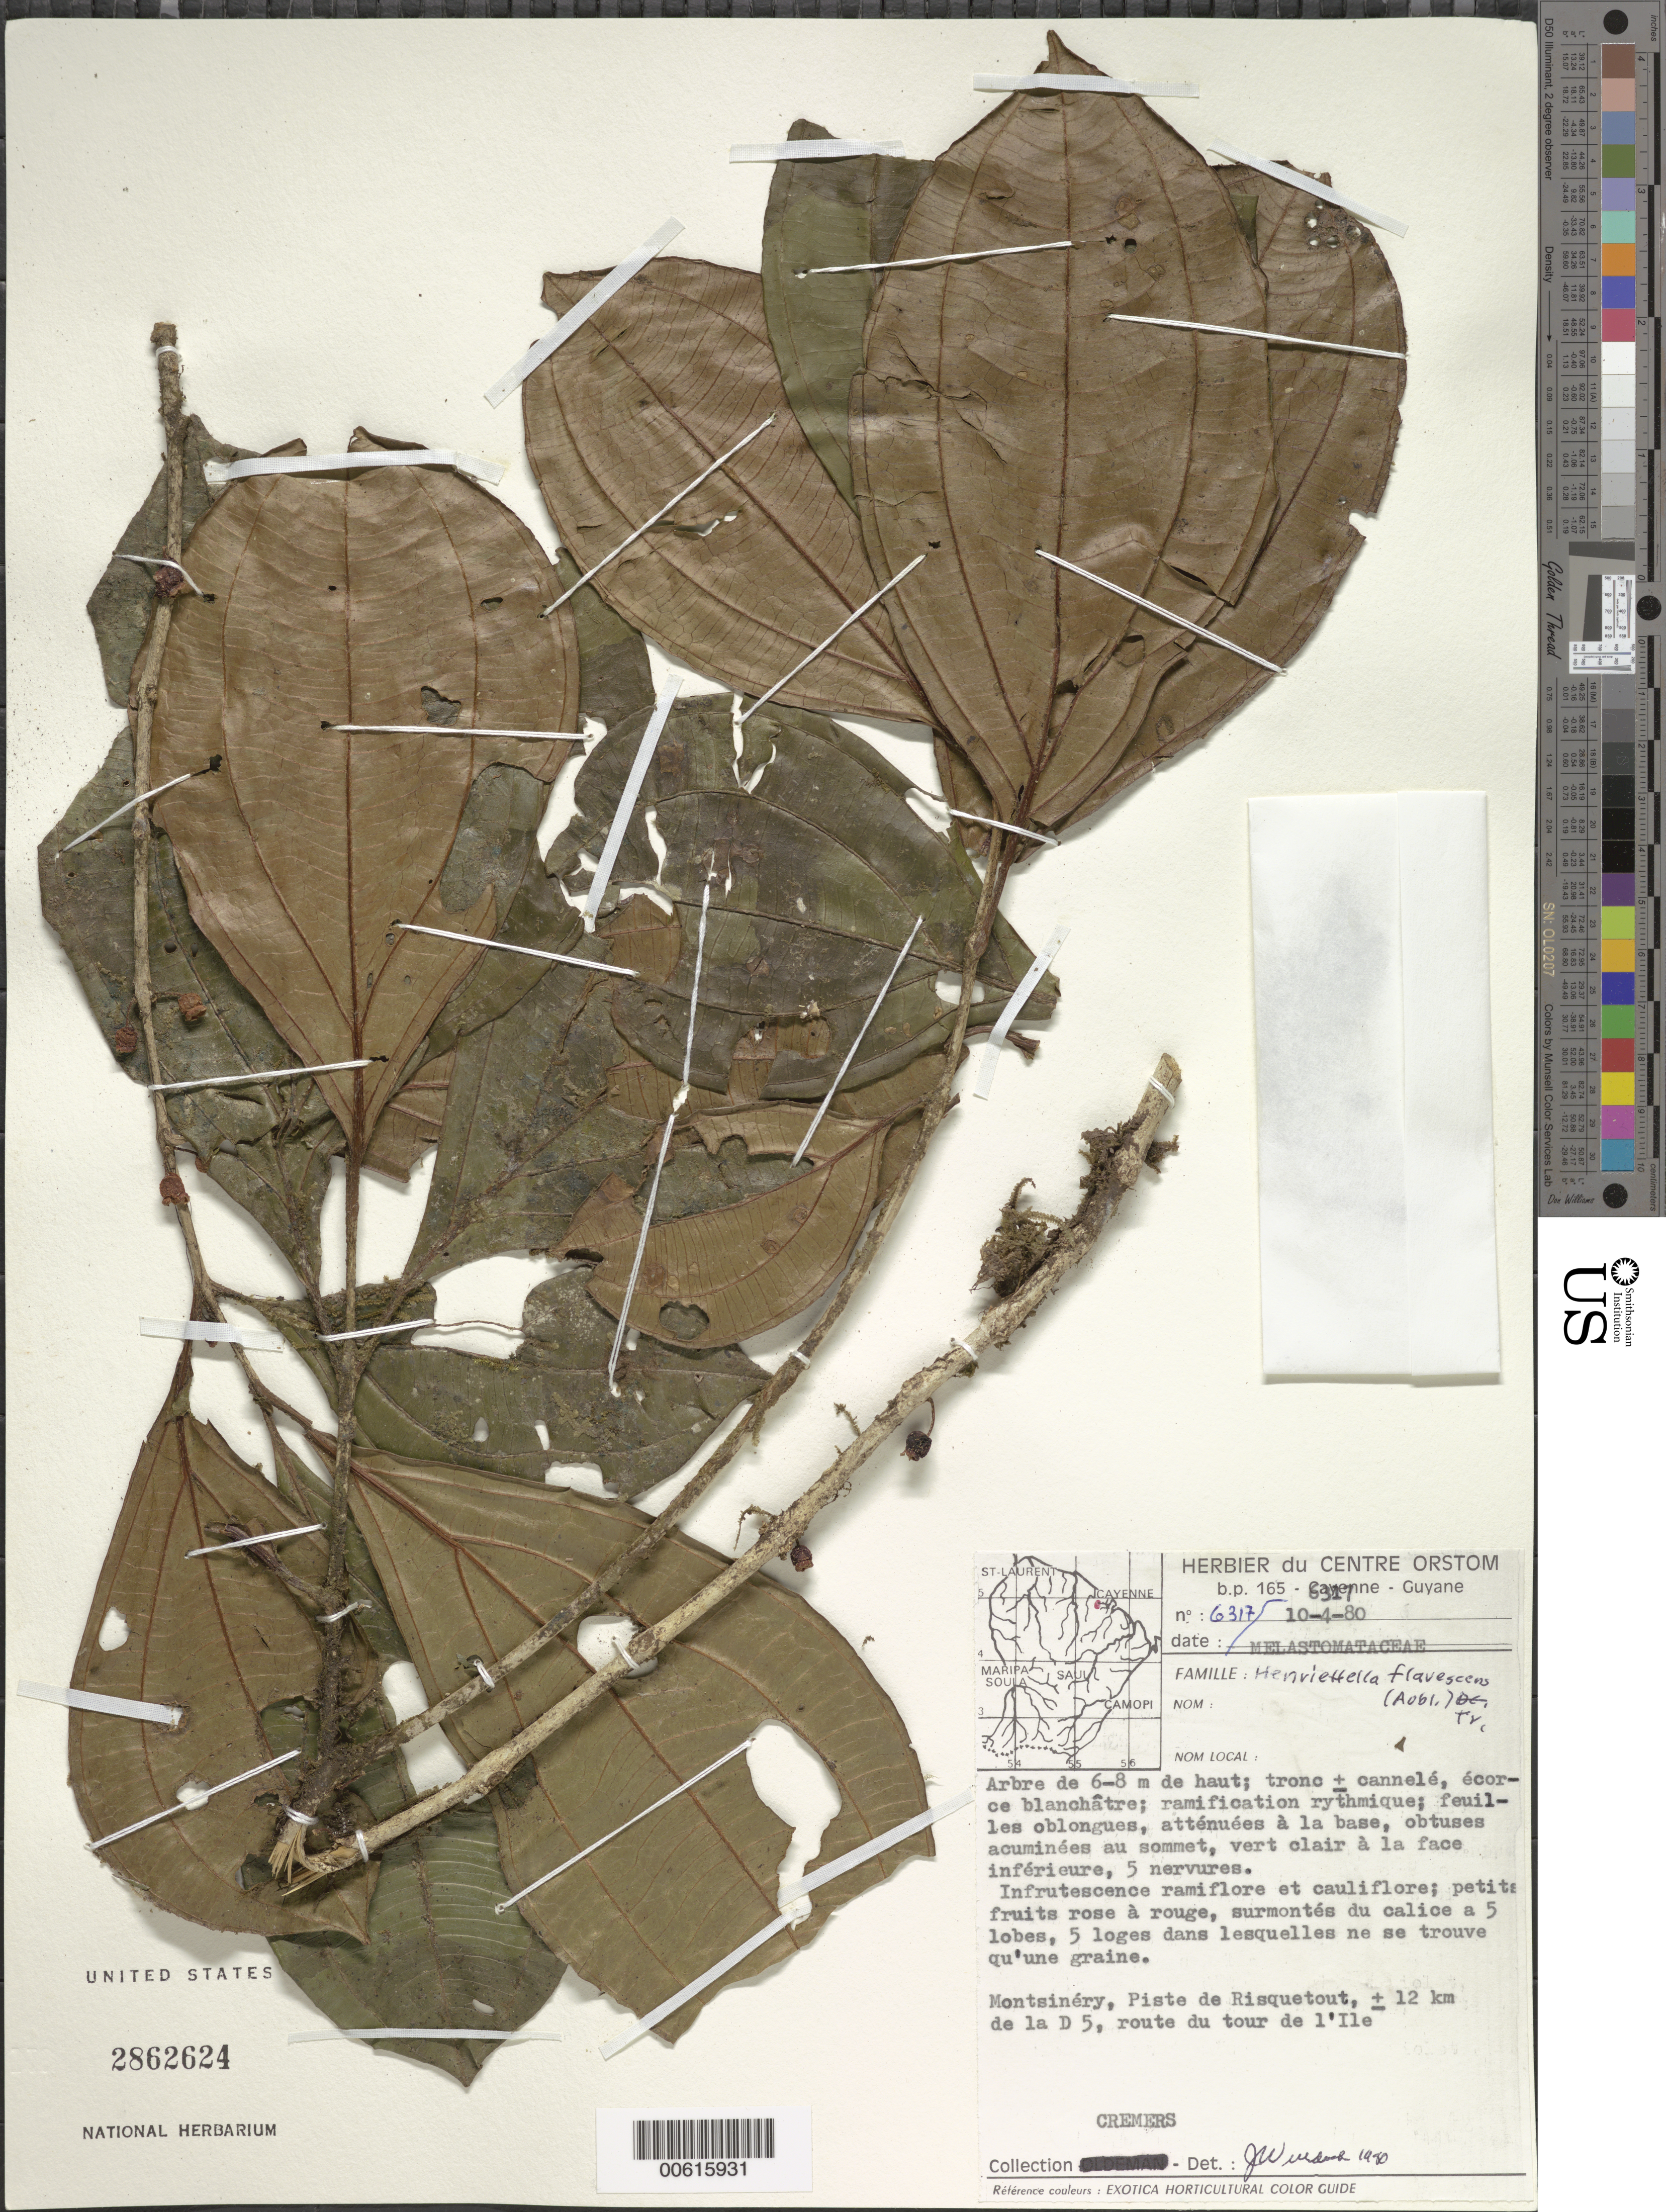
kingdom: Plantae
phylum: Tracheophyta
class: Magnoliopsida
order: Myrtales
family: Melastomataceae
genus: Henriettea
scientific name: Henriettea flavescens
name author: (Aubl.) Baill.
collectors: G. Cremers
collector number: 6317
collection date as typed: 10-Apr-80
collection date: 1980-04-10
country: French Guiana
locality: Commune Montsinéry, Piste de Risquetout, 12 km de la D5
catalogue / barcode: US 2862624